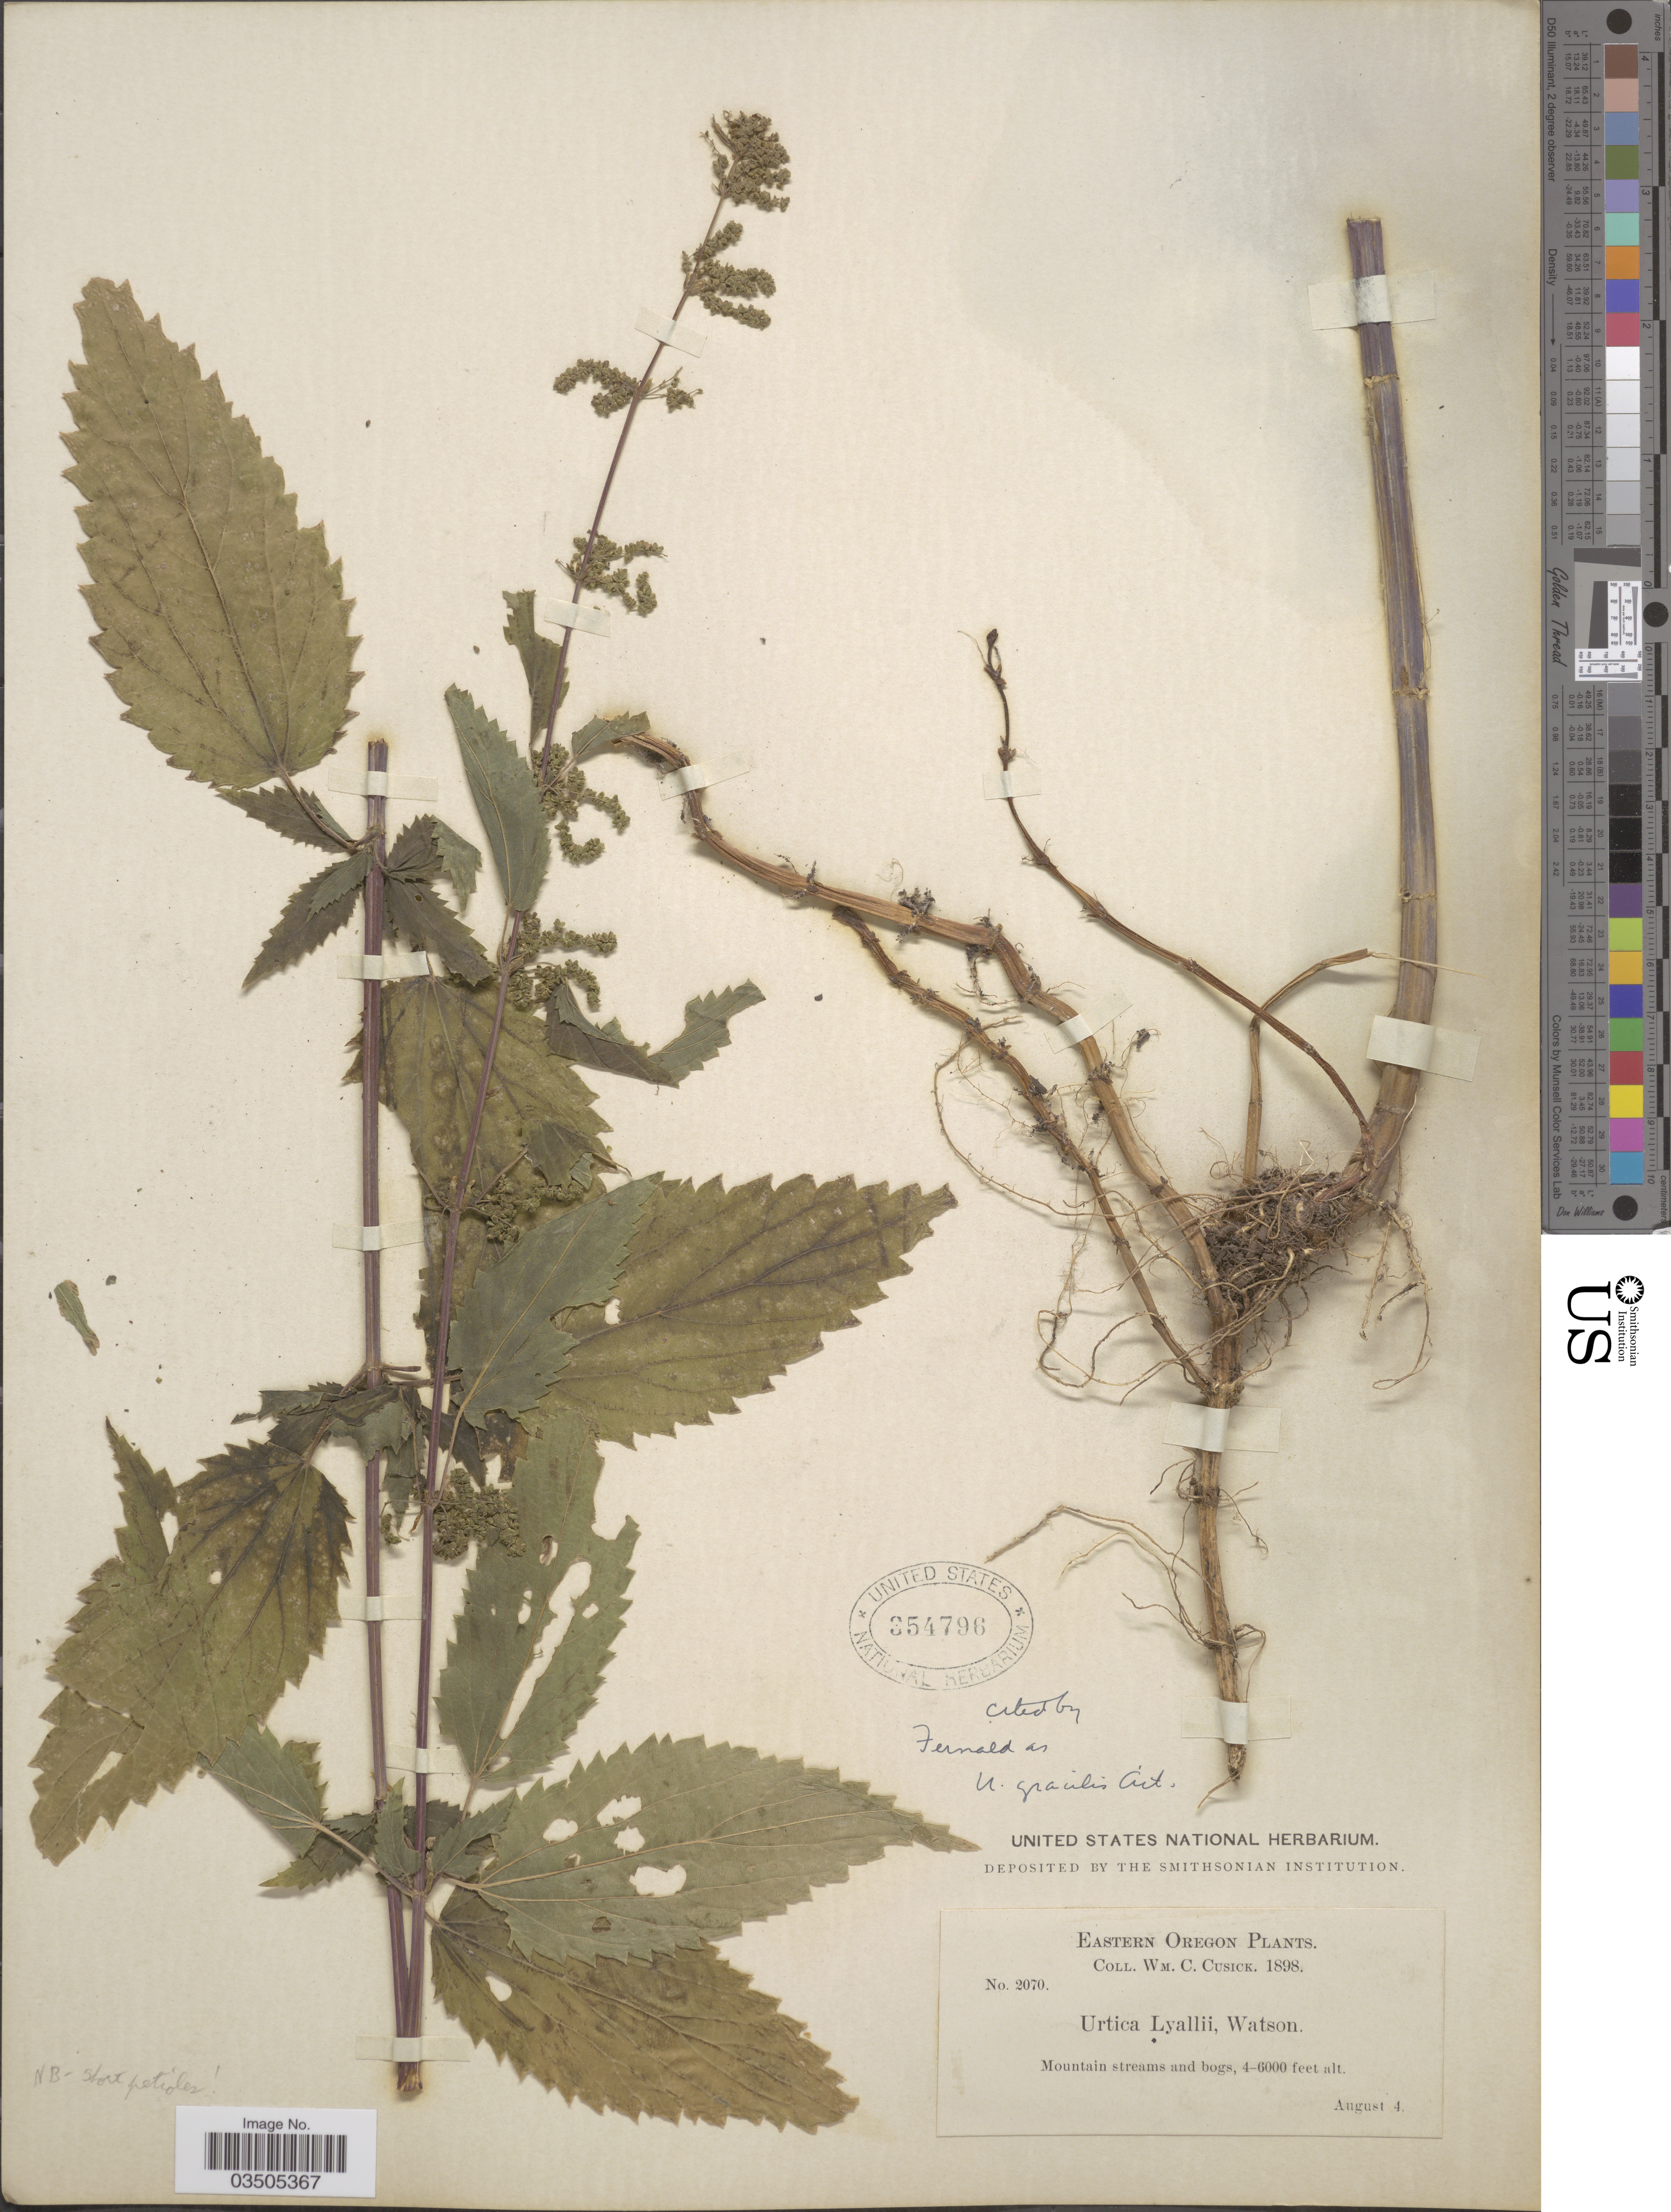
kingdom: Plantae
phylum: Tracheophyta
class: Magnoliopsida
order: Rosales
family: Urticaceae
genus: Urtica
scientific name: Urtica dioica subsp. gracilis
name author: L.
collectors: W. C. Cusick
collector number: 2070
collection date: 1898-08-04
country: United States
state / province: Oregon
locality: Eastern Oregon.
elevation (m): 1219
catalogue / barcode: US 354796